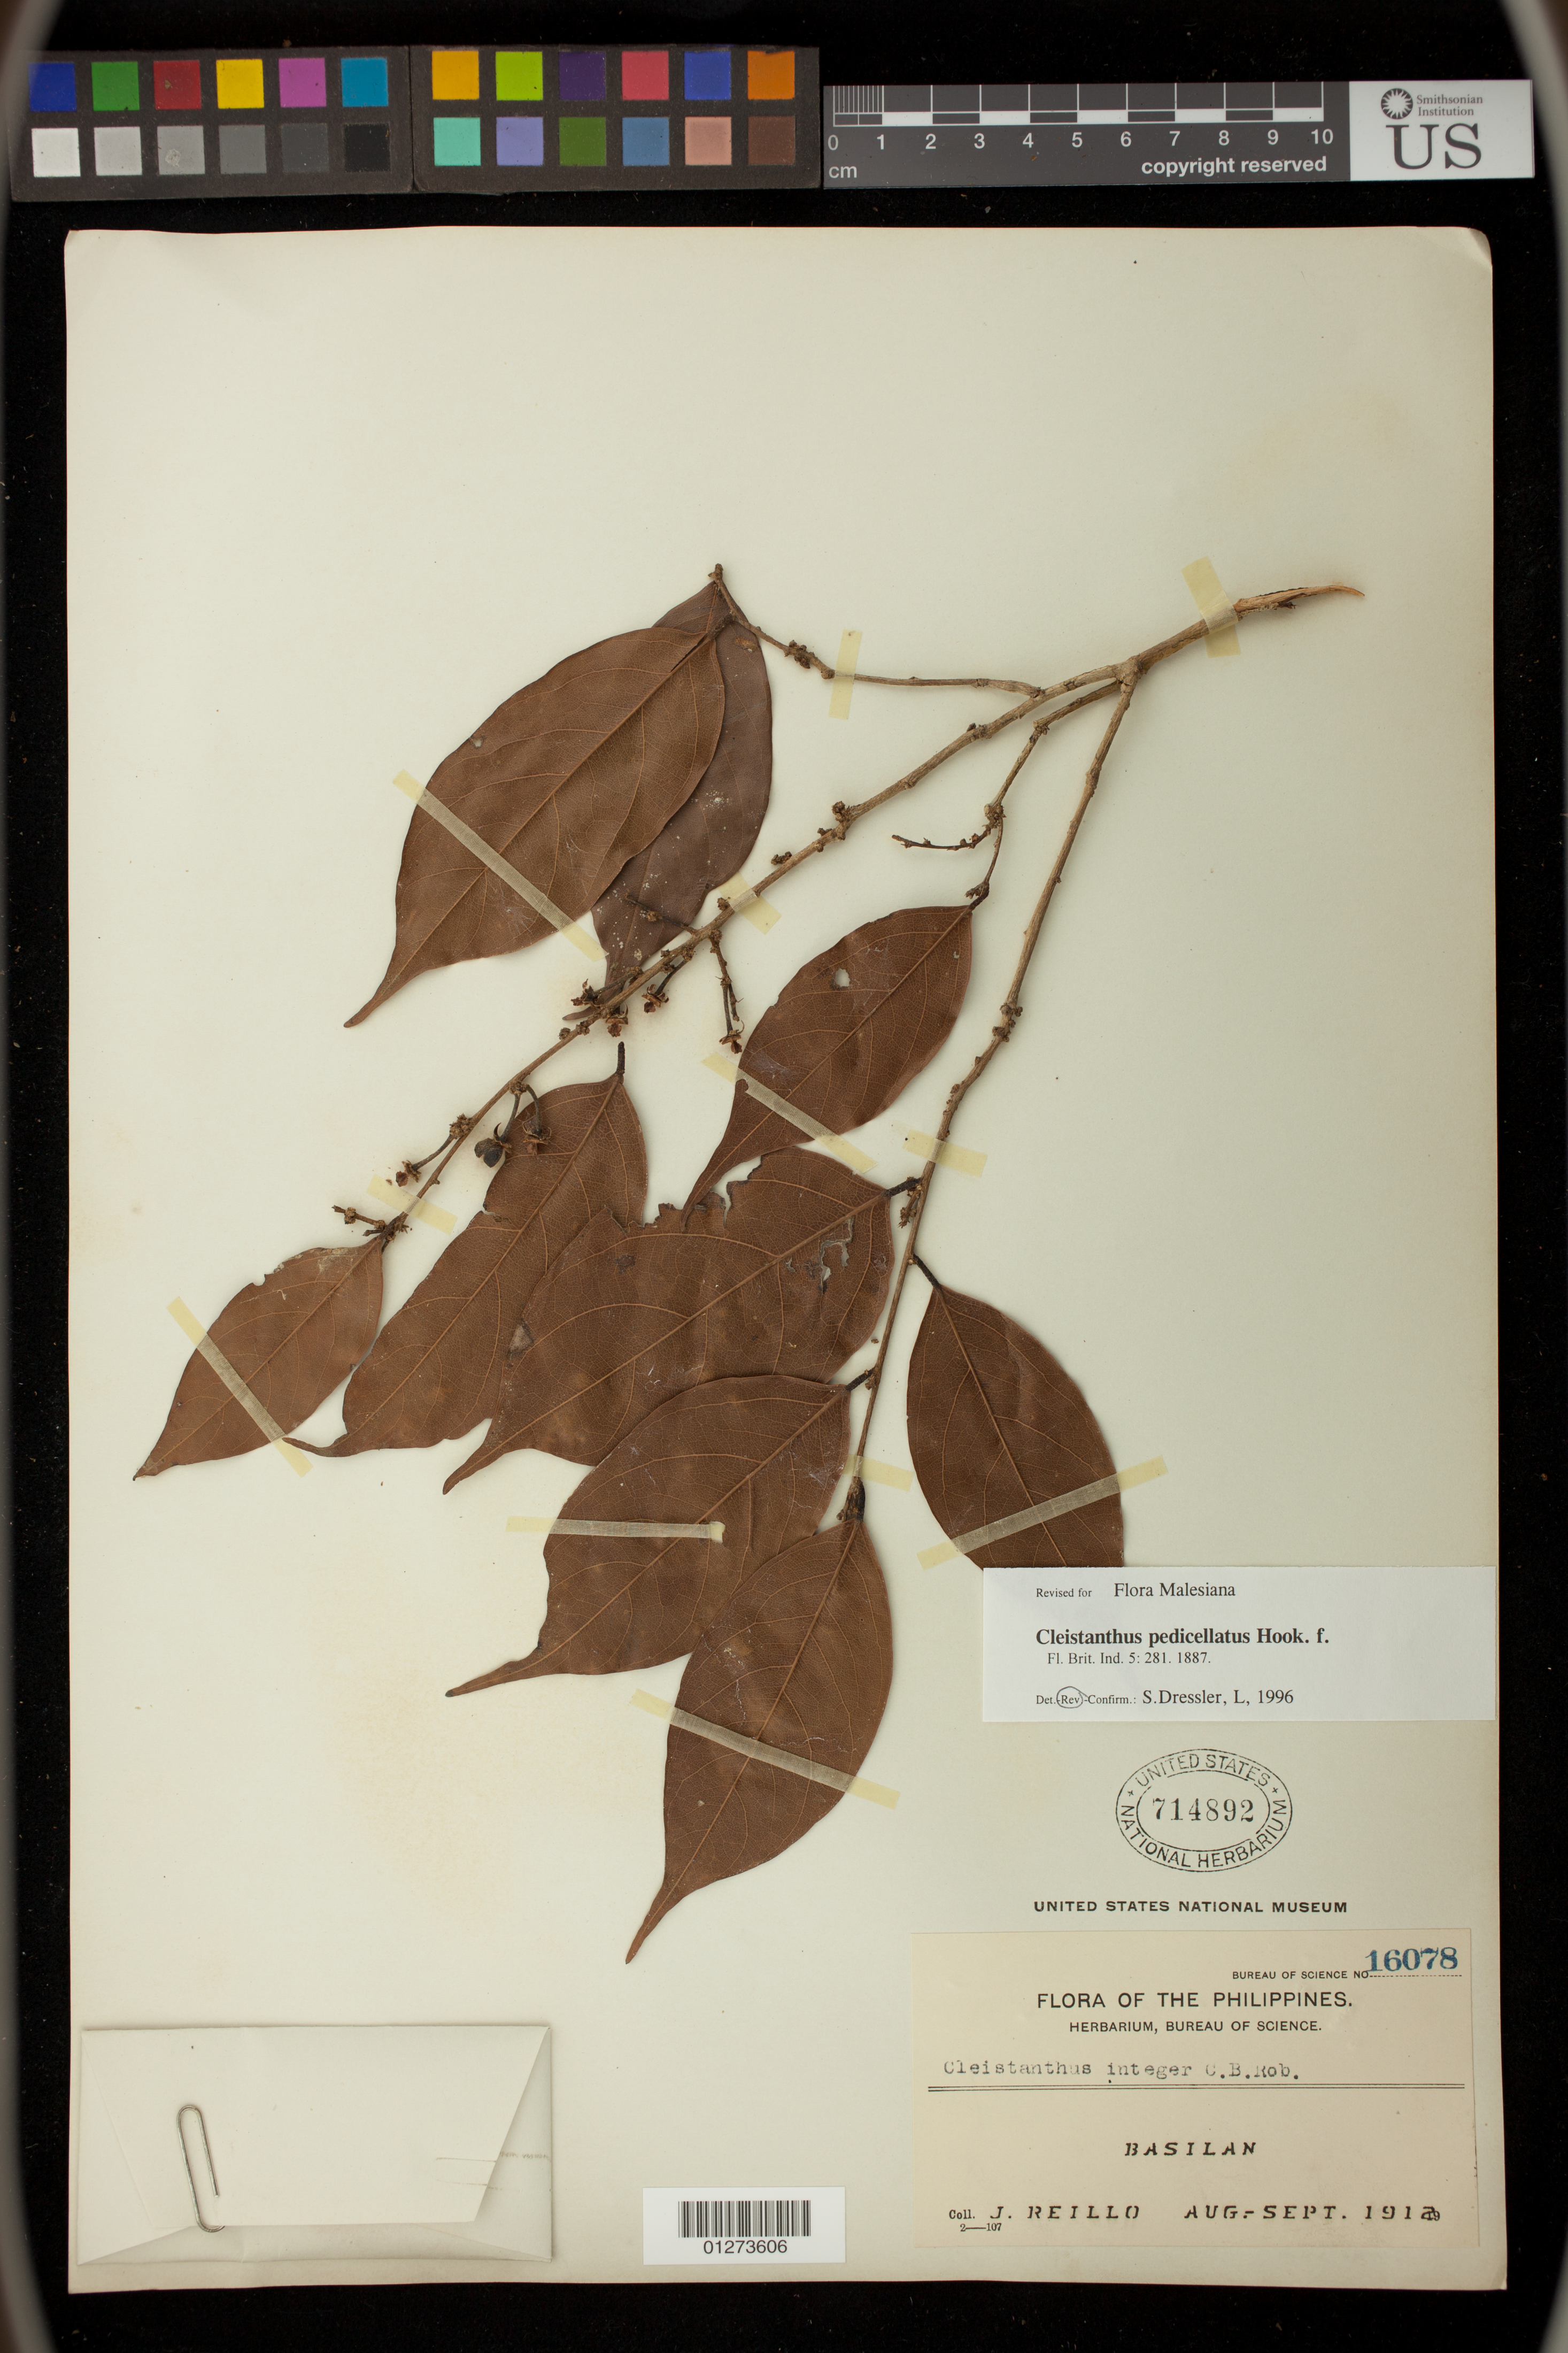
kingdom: Plantae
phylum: Tracheophyta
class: Magnoliopsida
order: Malpighiales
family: Phyllanthaceae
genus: Cleistanthus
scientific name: Cleistanthus pedicellatus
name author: Hook. f.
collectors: J. Reillo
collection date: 1912-08-01/1912-09-30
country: Philippines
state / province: Muslim Mindanao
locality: Basilan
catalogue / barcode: US 714892